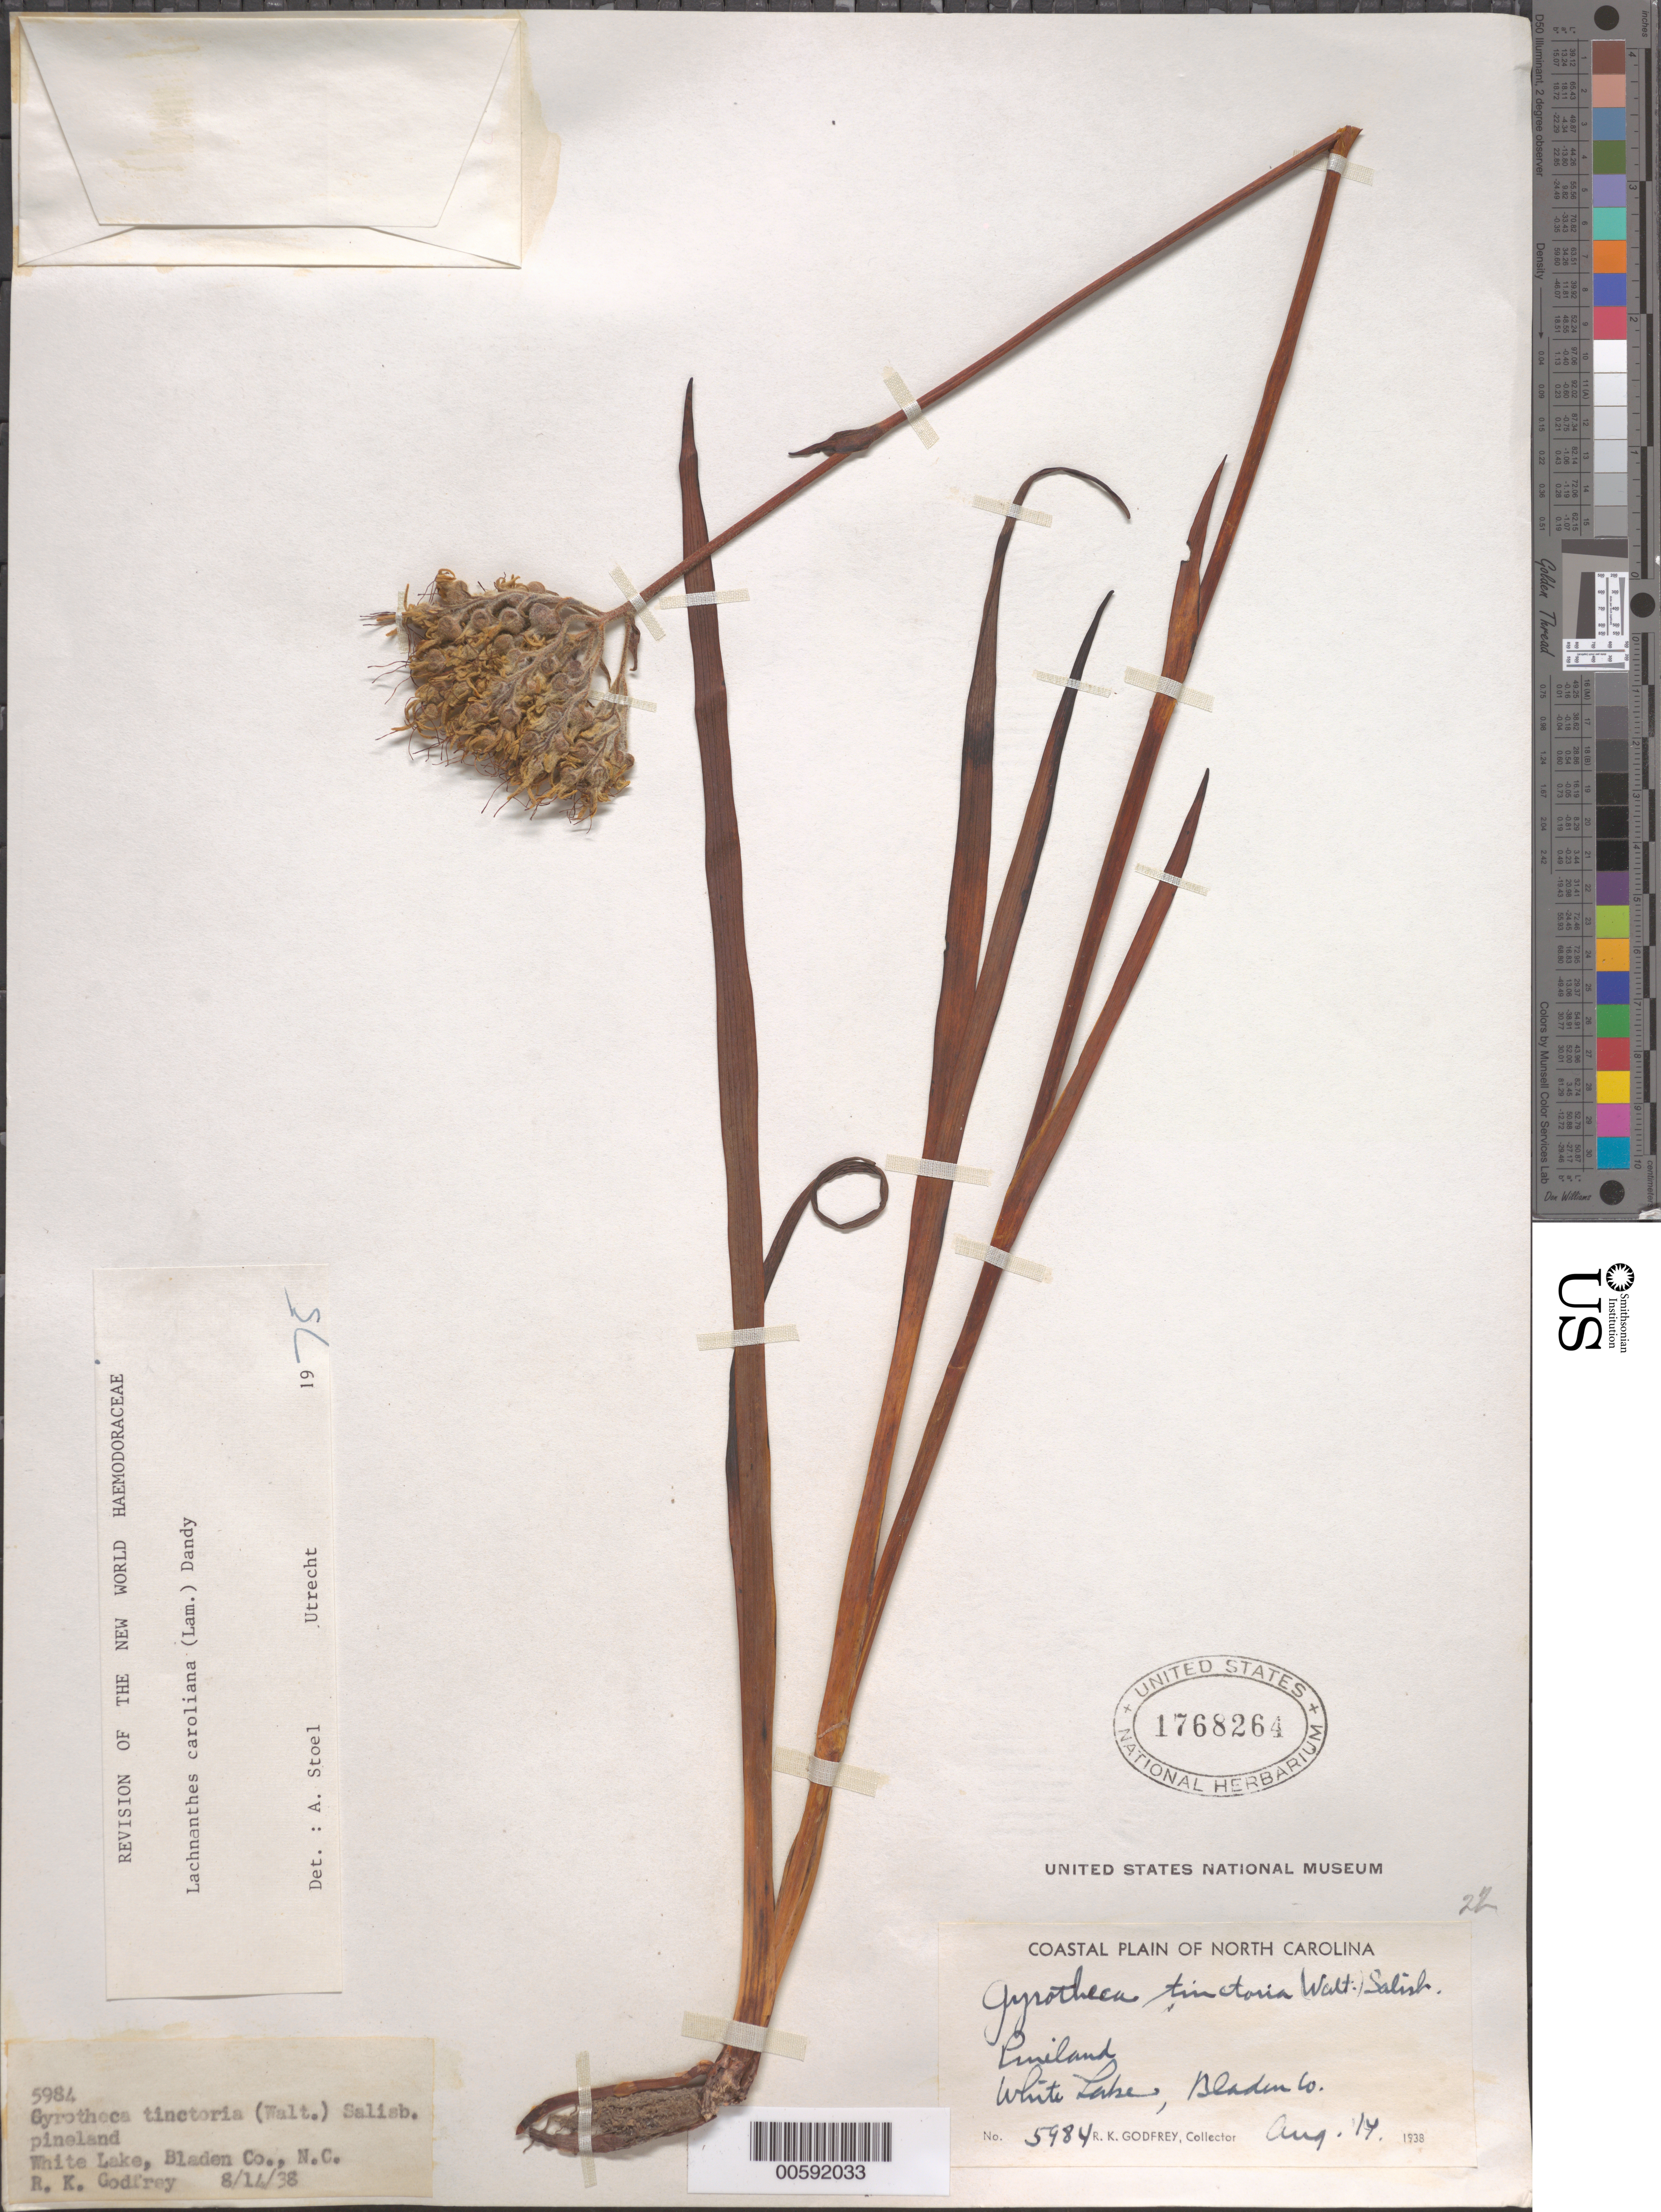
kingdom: Plantae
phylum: Tracheophyta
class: Liliopsida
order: Commelinales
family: Haemodoraceae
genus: Lachnanthes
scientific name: Lachnanthes caroliniana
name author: (Lam.) Dandy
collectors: R. K. Godfrey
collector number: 5984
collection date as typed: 14 Aug 1938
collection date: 1938-08-14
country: United States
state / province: North Carolina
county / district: Bladen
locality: White Lake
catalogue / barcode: US 1768264